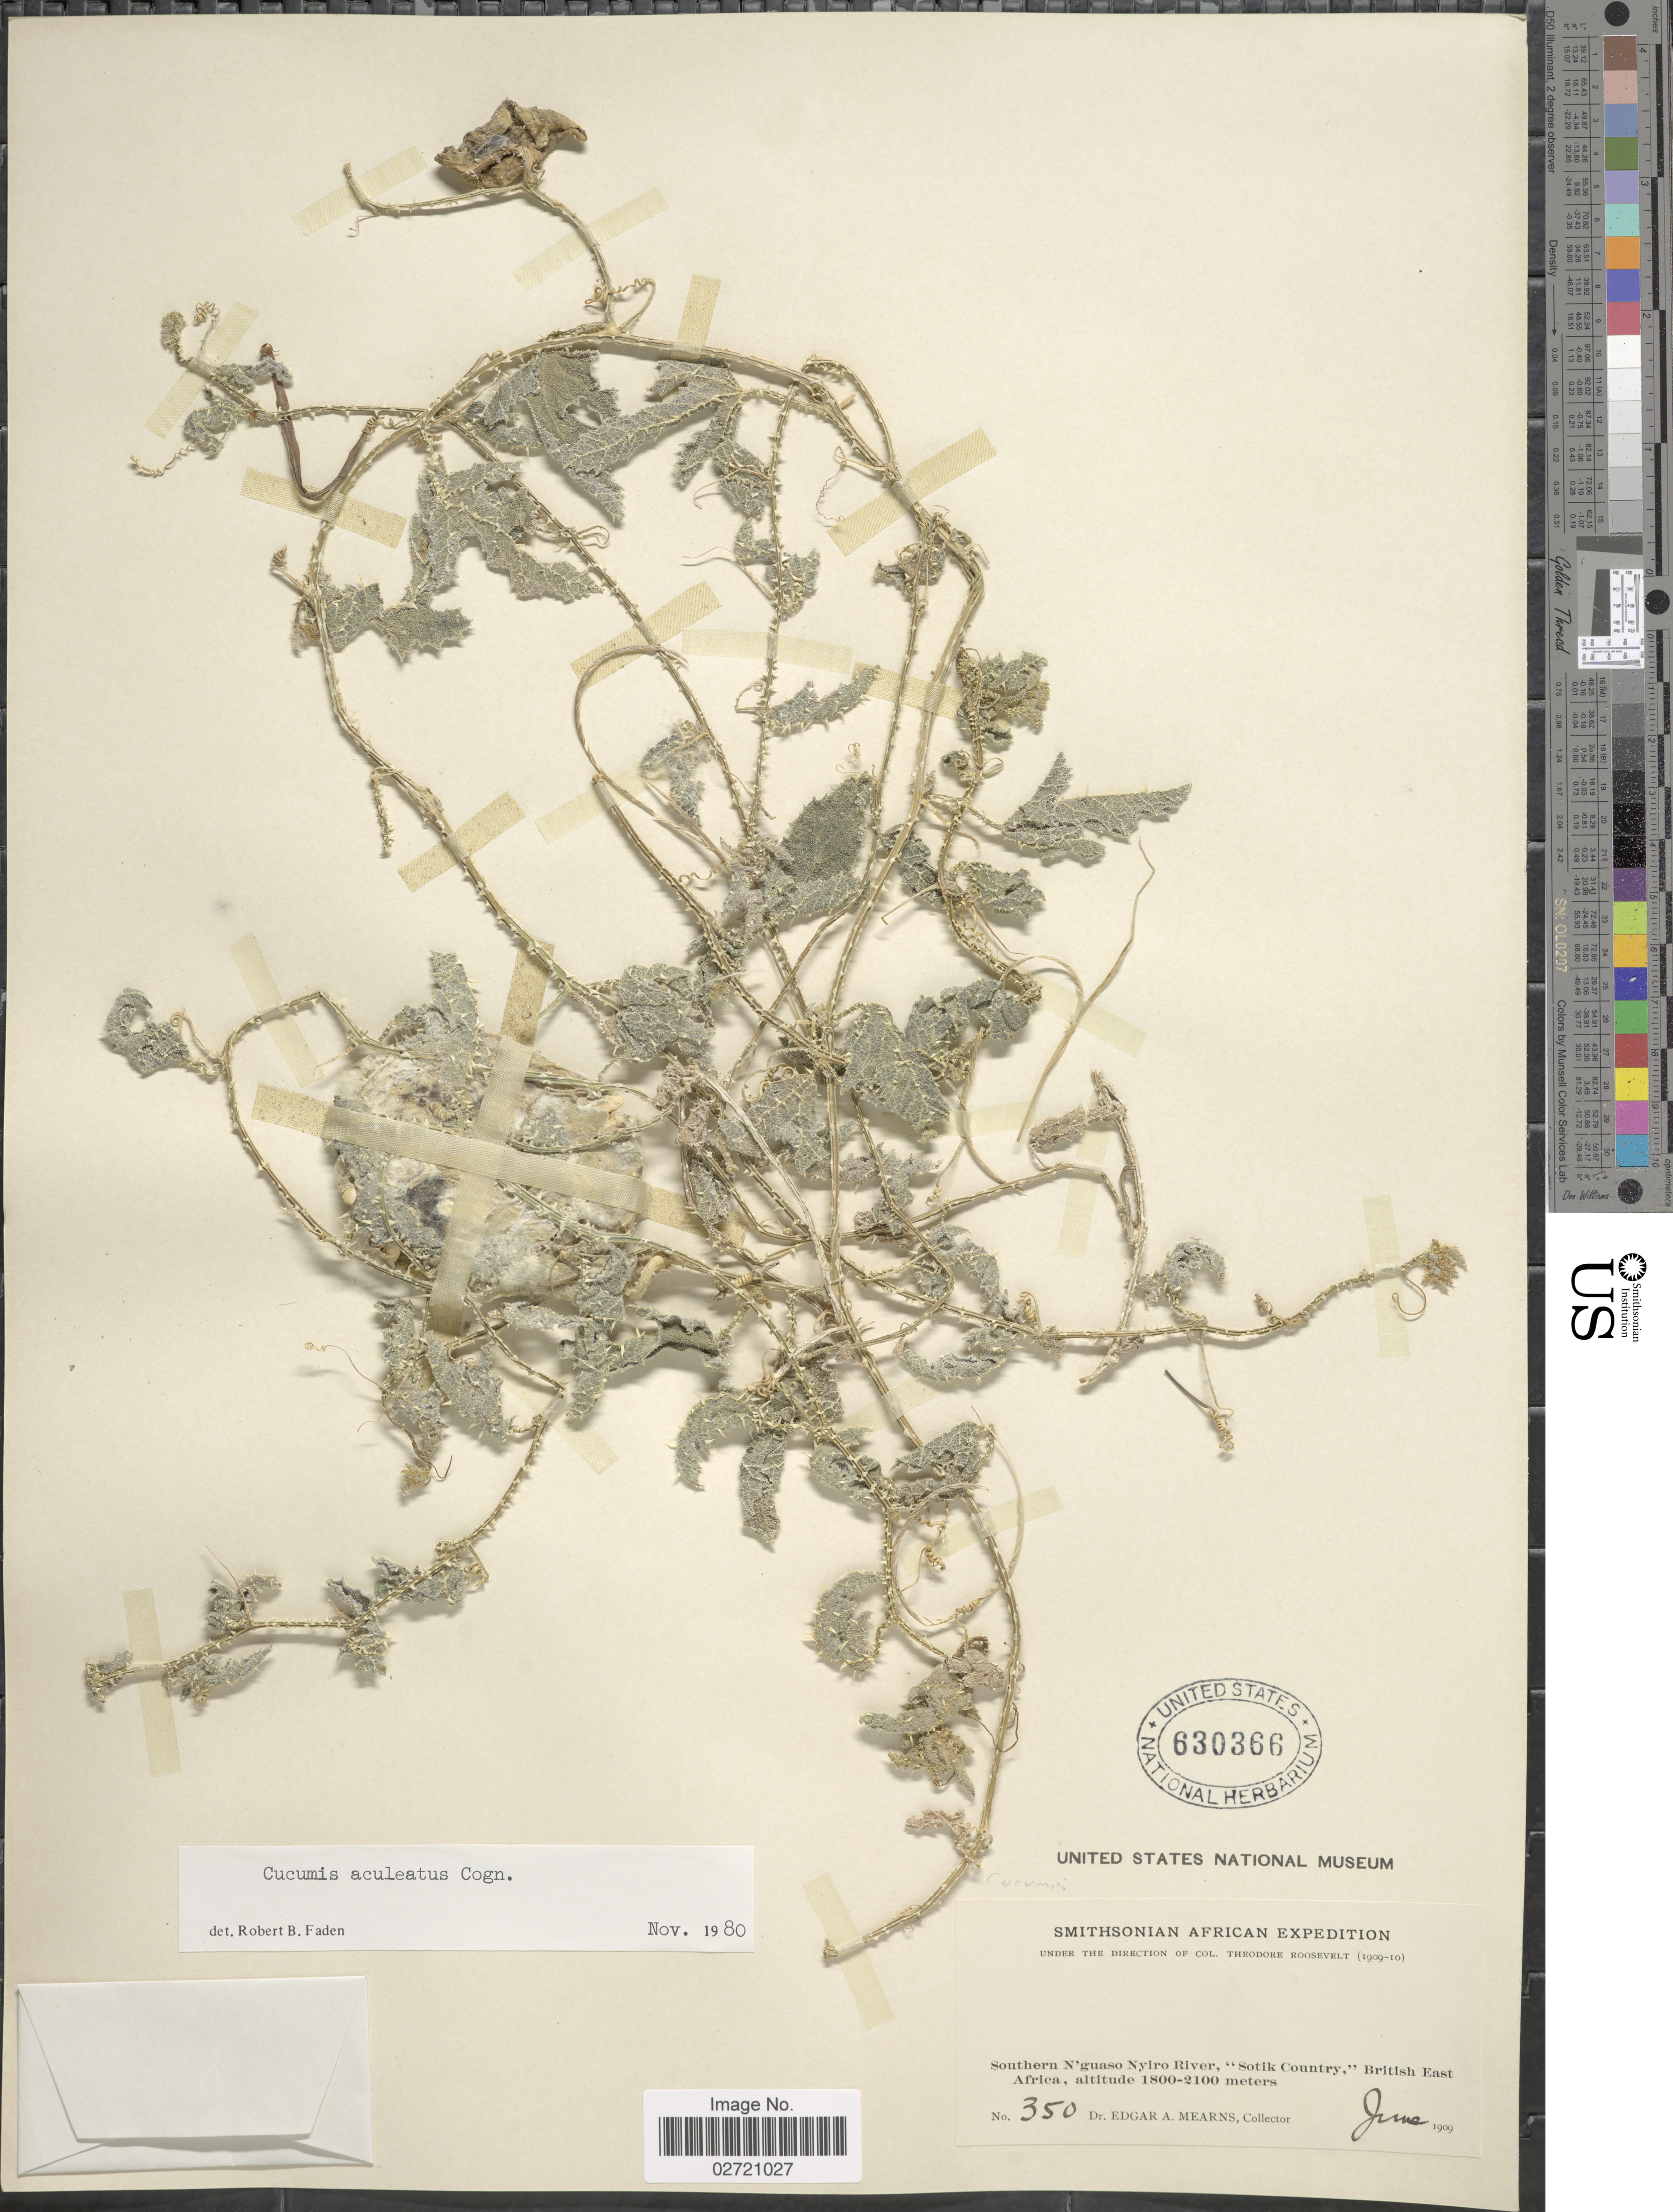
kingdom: Plantae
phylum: Tracheophyta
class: Magnoliopsida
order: Cucurbitales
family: Cucurbitaceae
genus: Cucumis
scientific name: Cucumis aculeatus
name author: Cogn.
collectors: E. A. Mearns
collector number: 350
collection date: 1909-06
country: Kenya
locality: Southern N'guaso Nyiro River, "Sotik Country"British East Africa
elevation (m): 1800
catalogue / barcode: US 630366